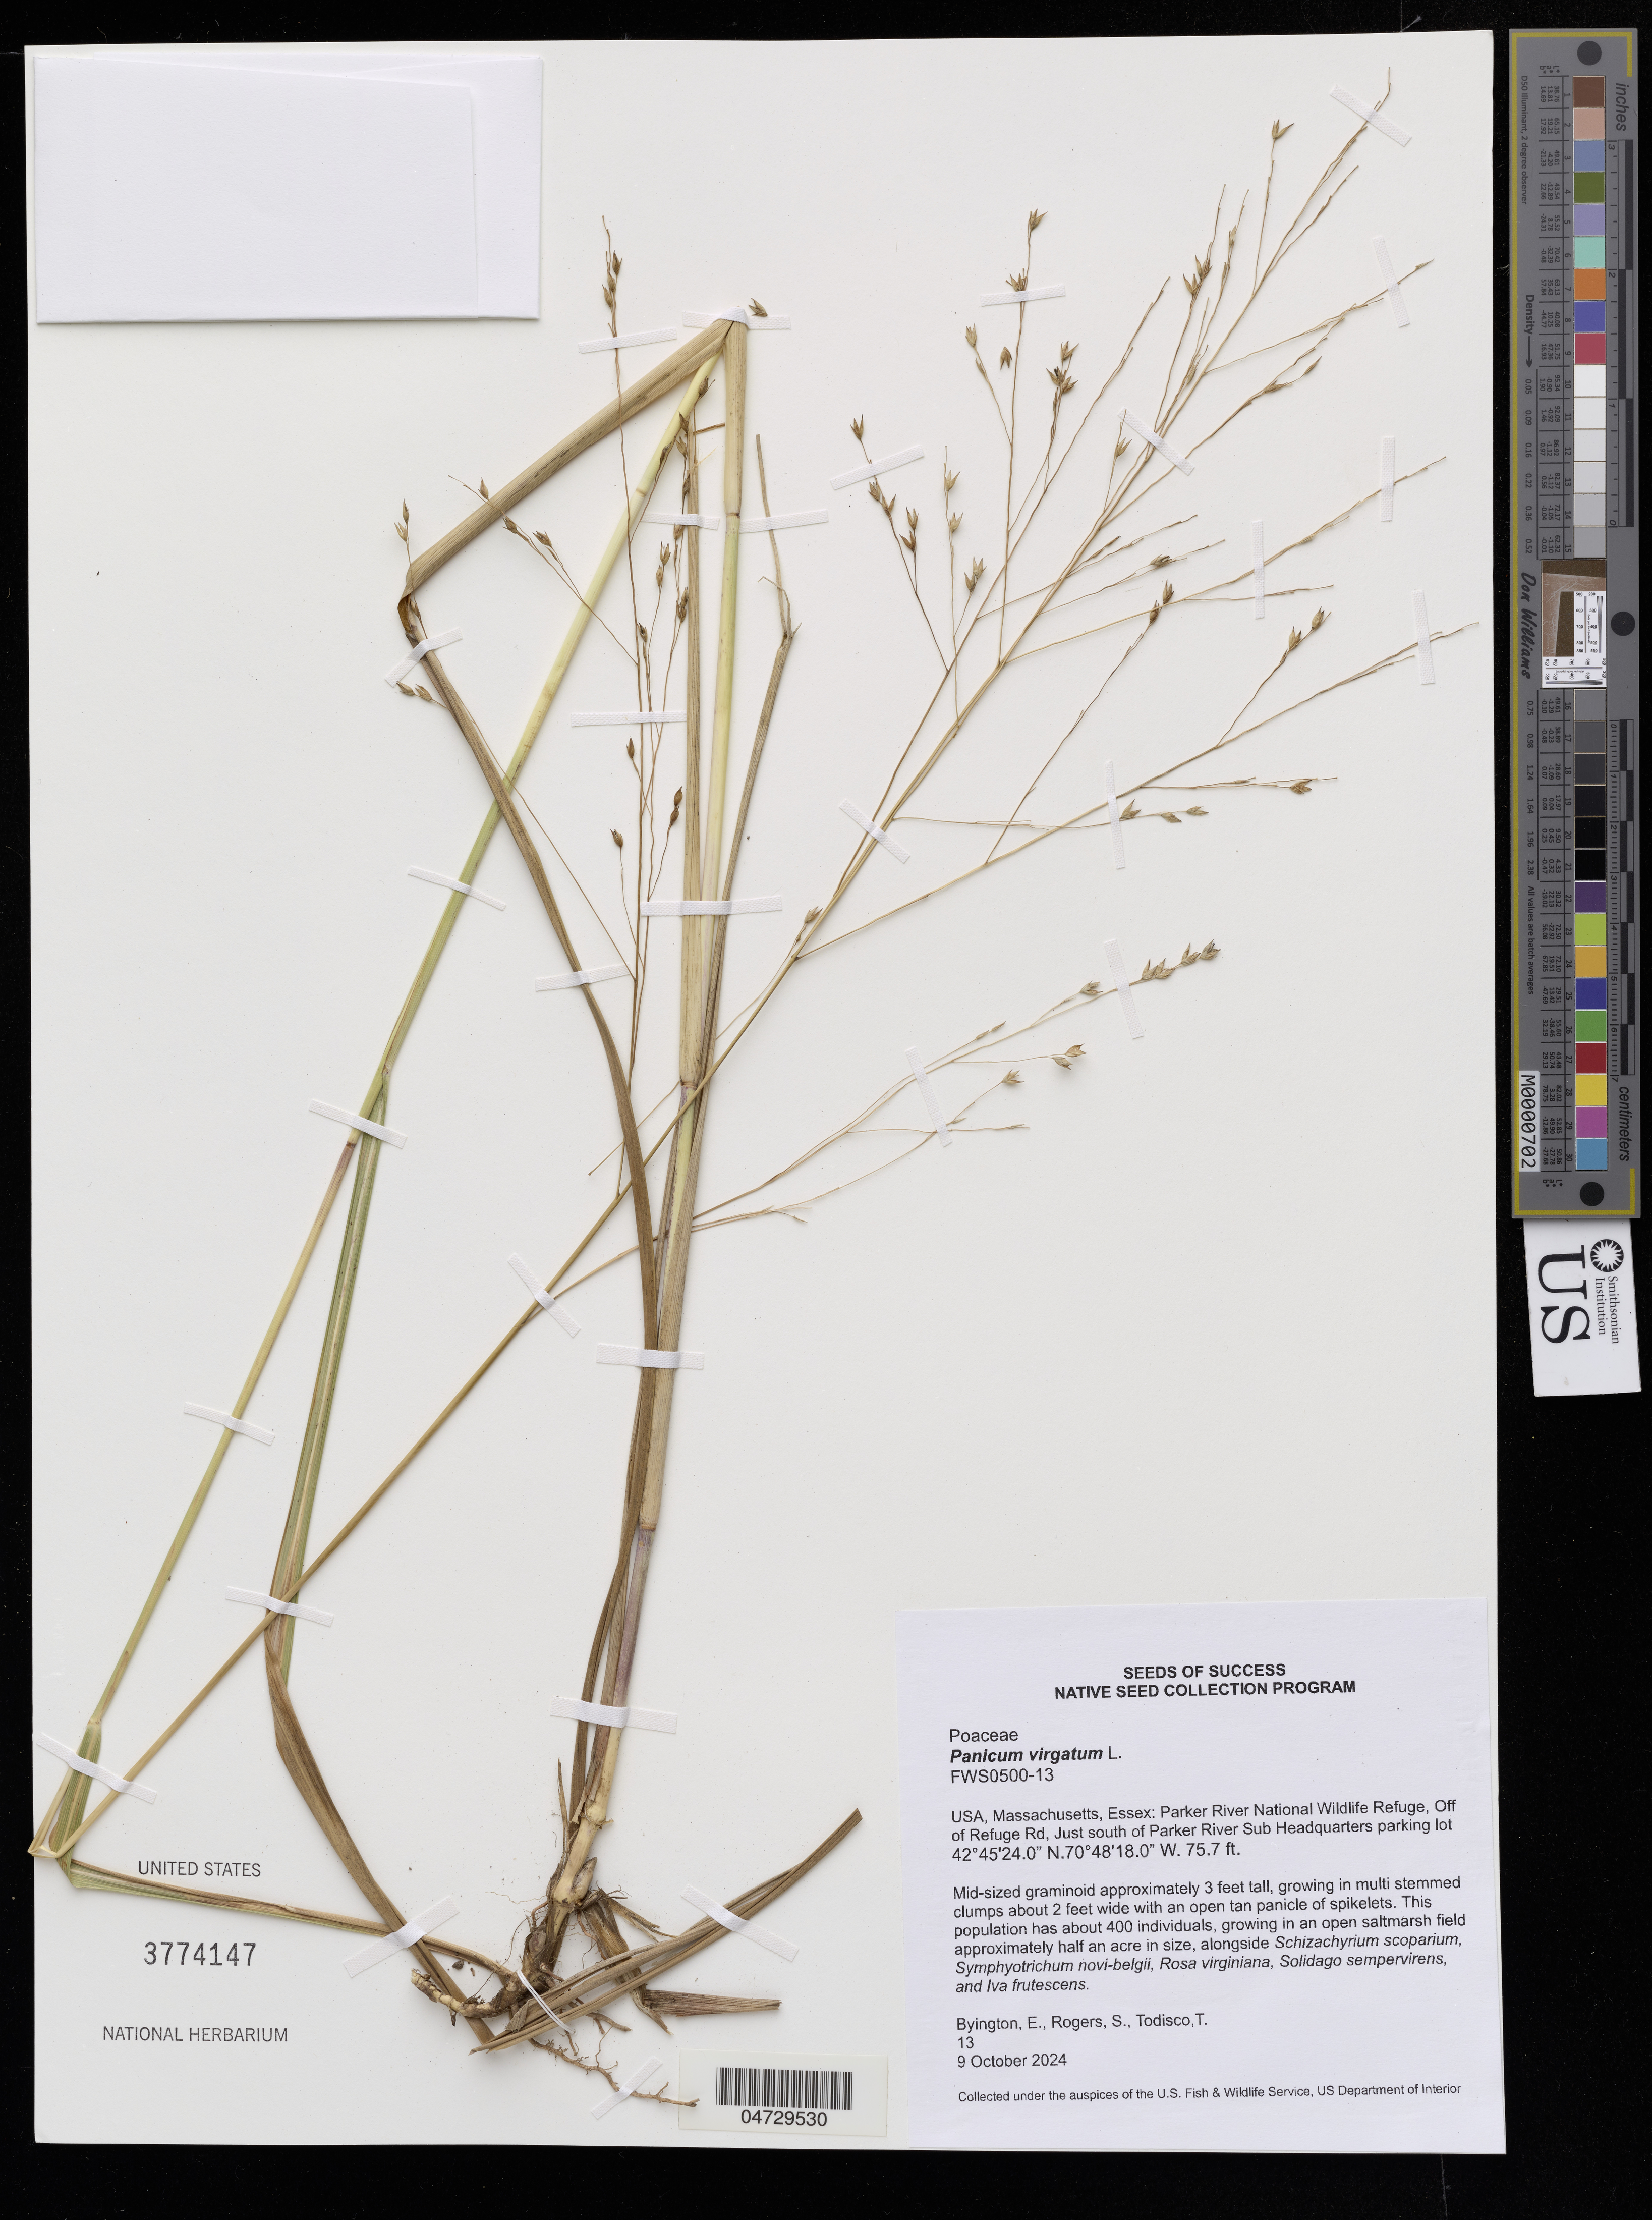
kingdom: Plantae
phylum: Tracheophyta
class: Liliopsida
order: Poales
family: Poaceae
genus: Panicum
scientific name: Panicum virgatum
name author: L.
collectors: E. Byington, S. Rogers & T. Todisco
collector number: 13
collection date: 2024-10-09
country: United States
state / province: Massachusetts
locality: Essex: Parker River National Wildlife Refuge, Off of Refuge Rd, Just south of Parker River Sub Headquarters parking lot.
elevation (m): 23.1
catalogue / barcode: US 3774147